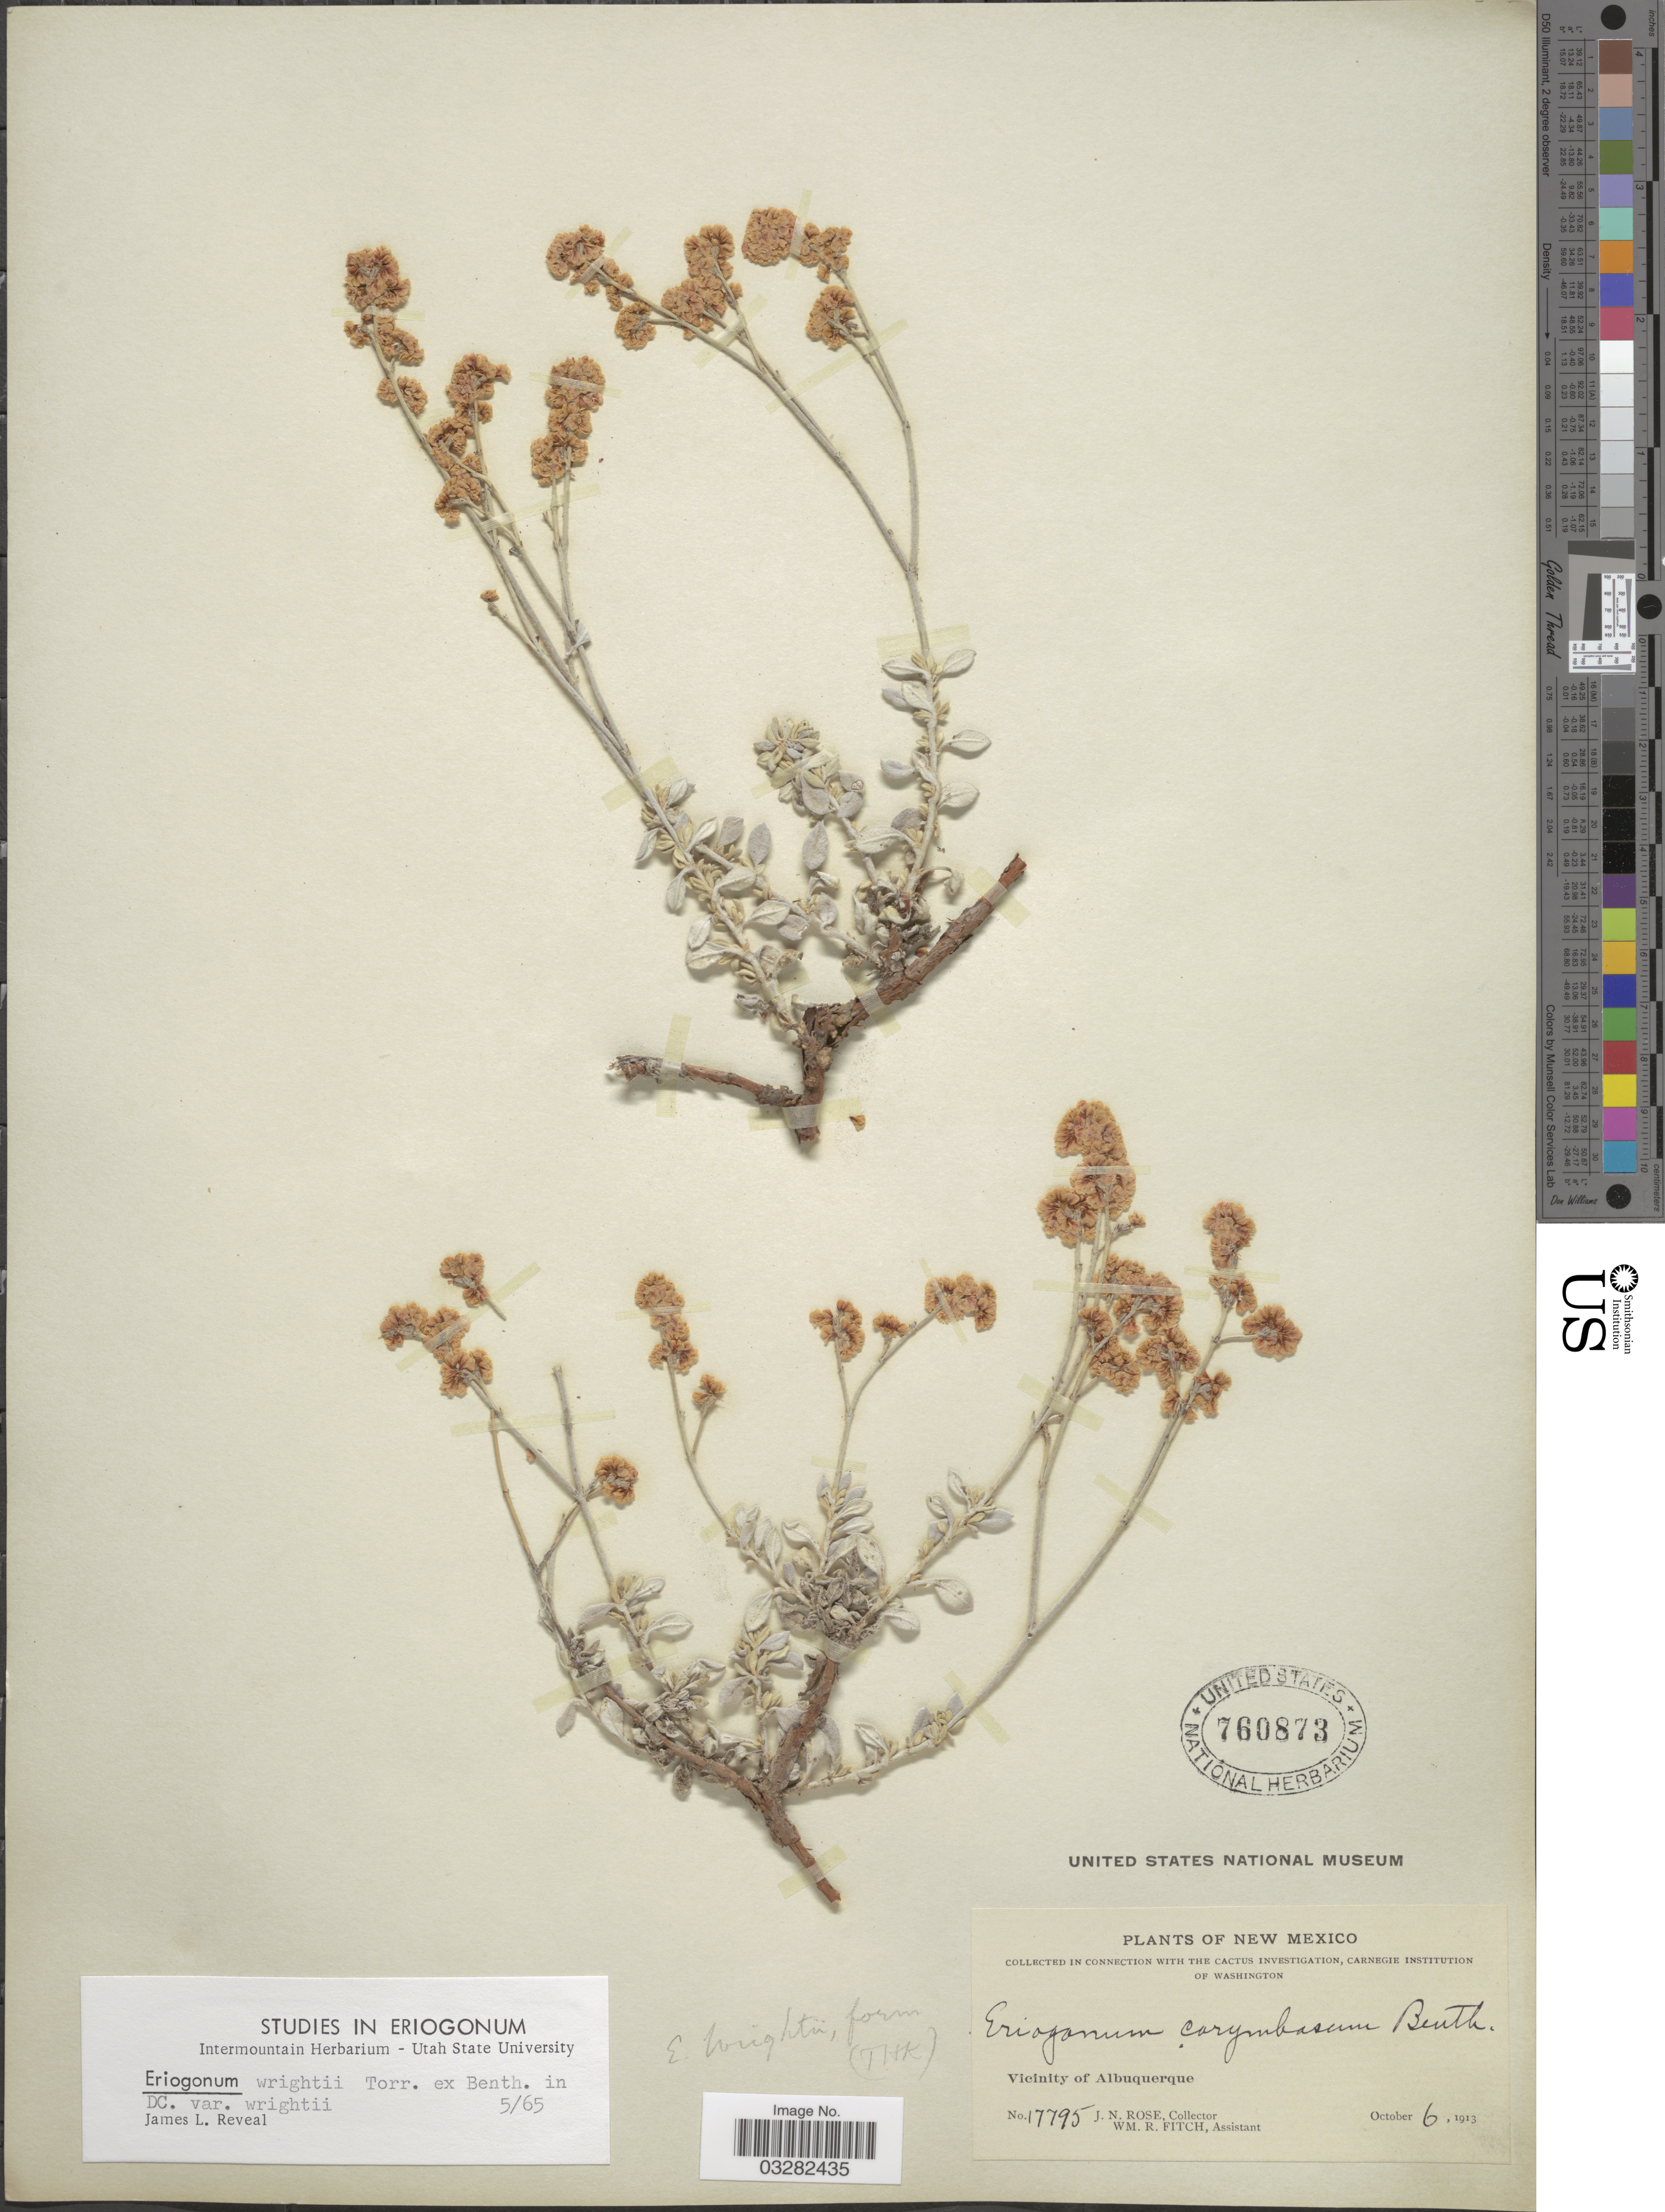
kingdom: Plantae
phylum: Tracheophyta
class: Magnoliopsida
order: Caryophyllales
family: Polygonaceae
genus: Eriogonum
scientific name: Eriogonum wrightii var. wrightii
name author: Torr. ex Benth.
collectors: J. N. Rose & W. R. Fitch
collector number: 17795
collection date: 1913-10-06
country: United States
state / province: New Mexico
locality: Vicinity of Albuquerque.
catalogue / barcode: US 760873